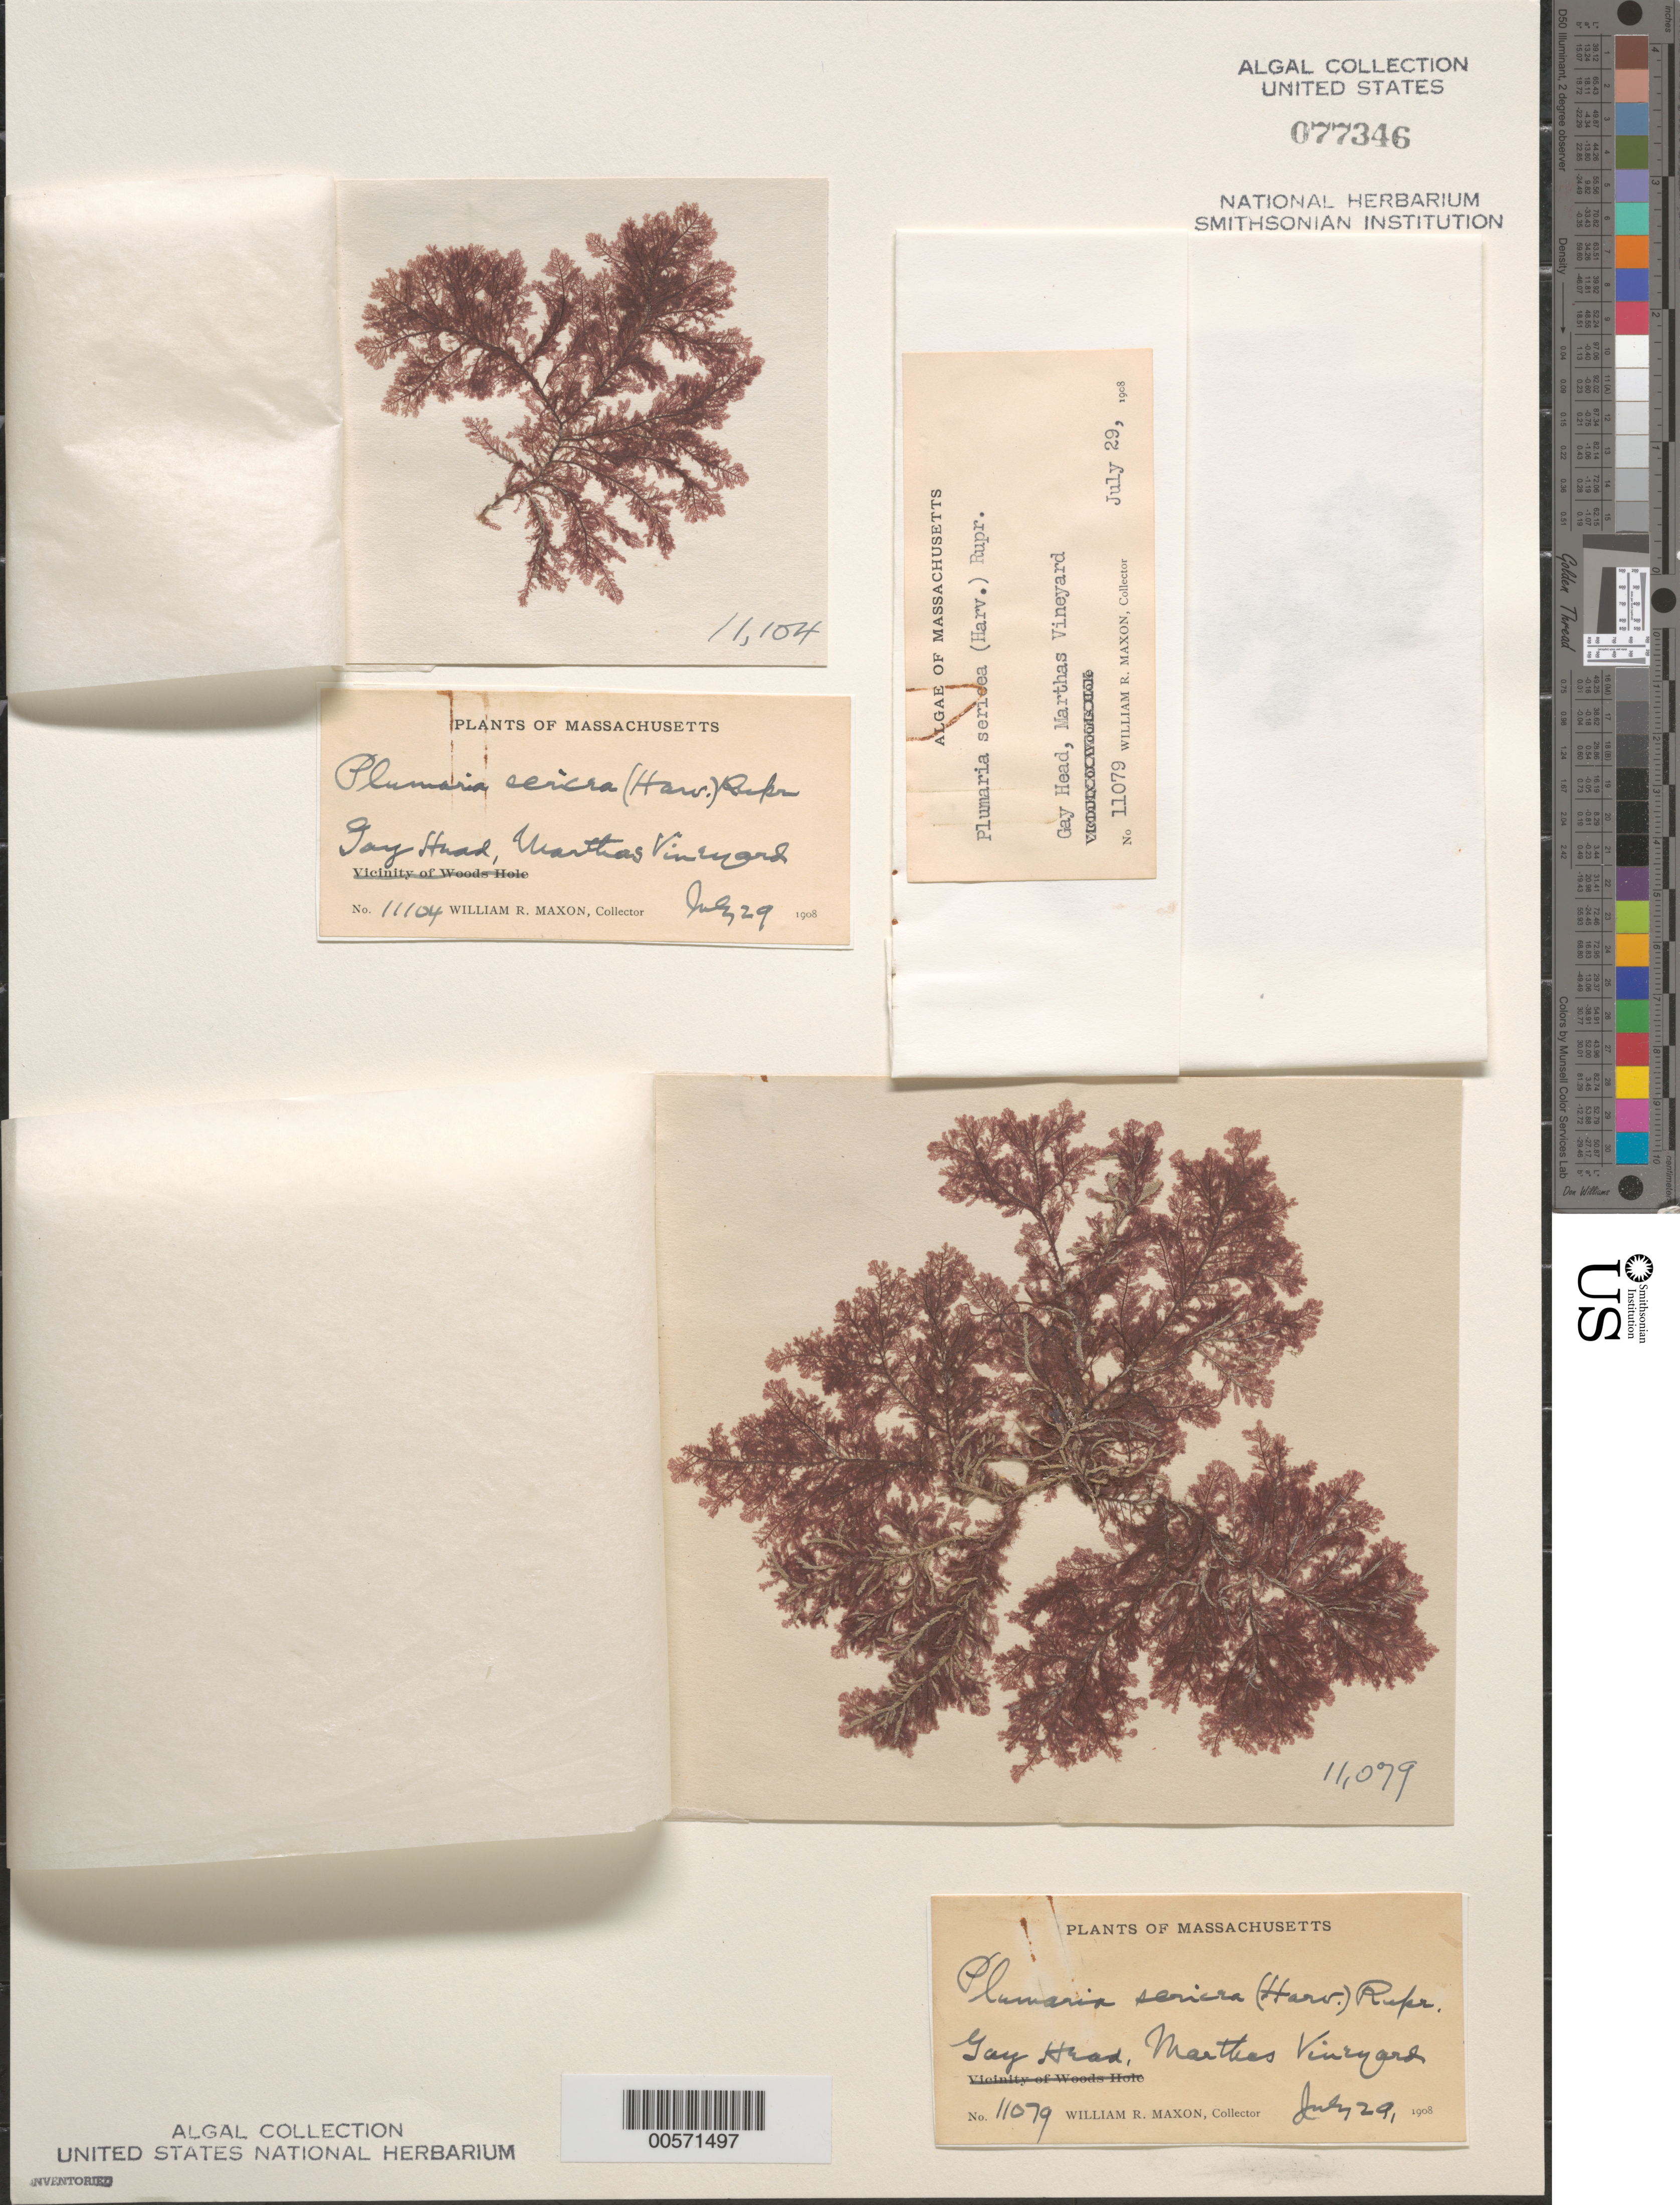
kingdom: Plantae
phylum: Rhodophyta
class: Florideophyceae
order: Ceramiales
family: Wrangeliaceae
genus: Plumaria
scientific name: Plumaria sericea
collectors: W. R. Maxon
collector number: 11079 & 11104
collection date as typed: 29 Jul 1908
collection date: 1908-07-29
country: United States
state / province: Massachusetts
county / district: Dukes County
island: Martha's Vineyard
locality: Gay Head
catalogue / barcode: US 77346